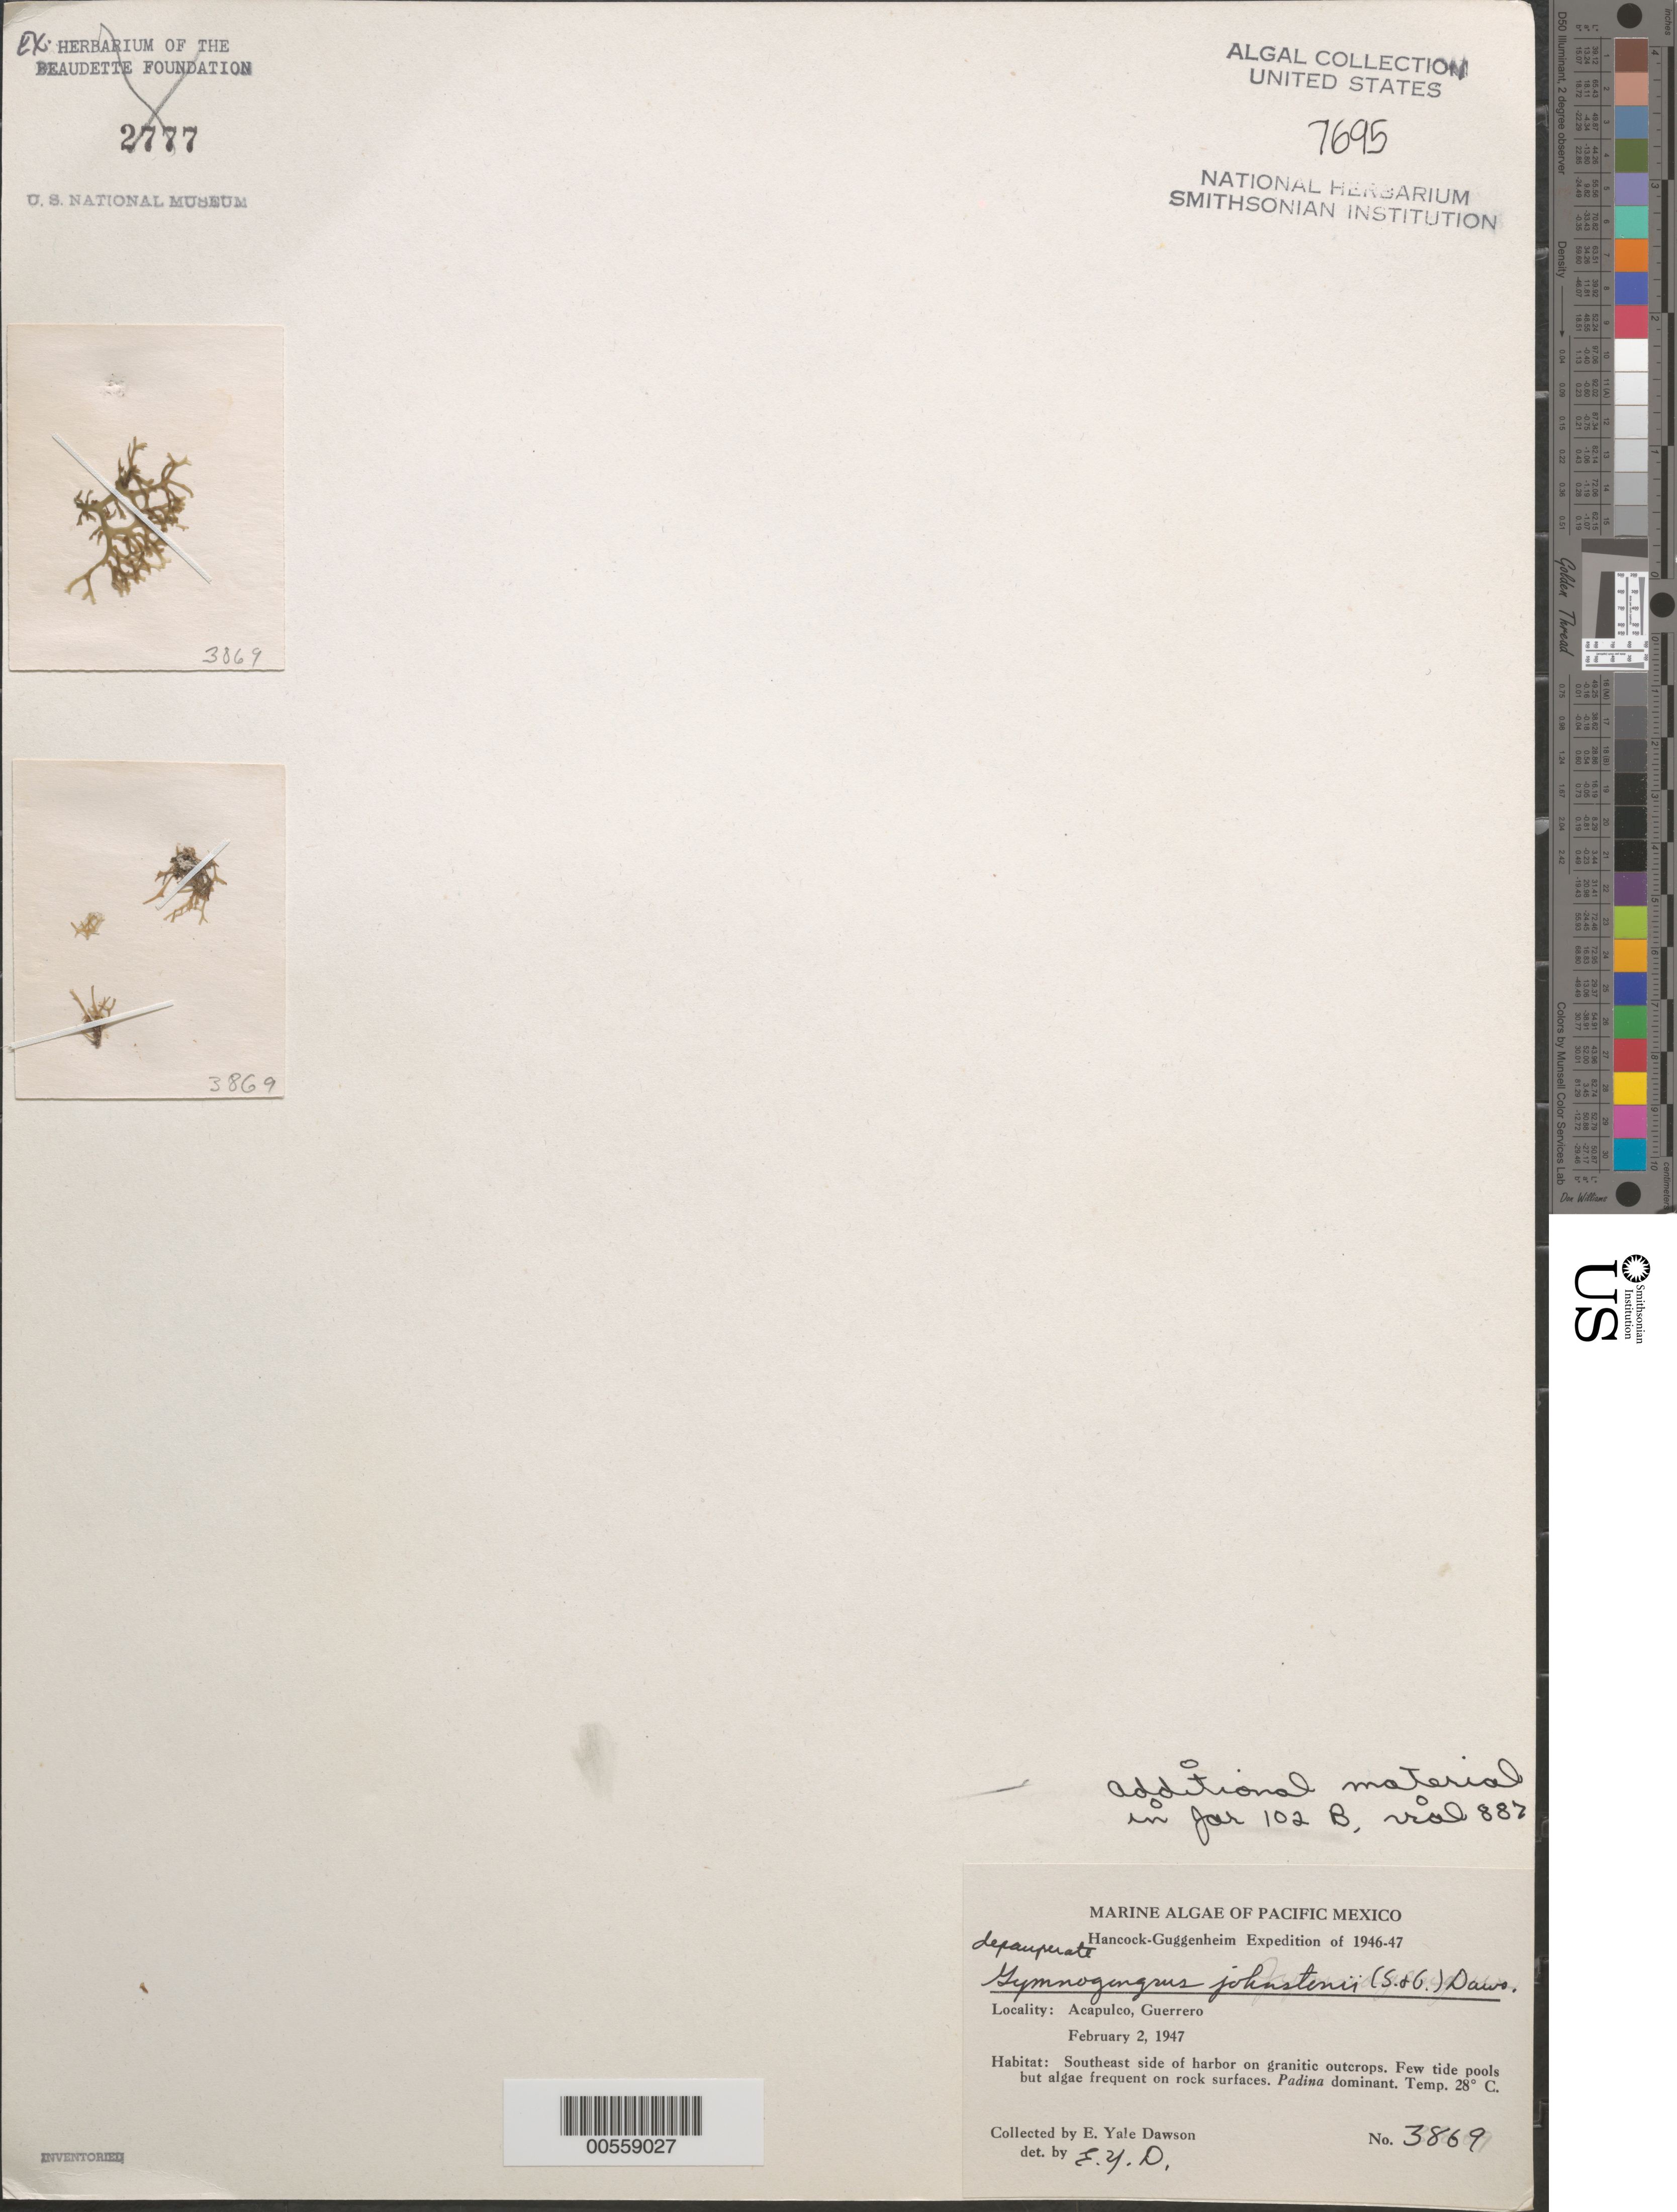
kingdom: Plantae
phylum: Rhodophyta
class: Florideophyceae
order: Gigartinales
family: Phyllophoraceae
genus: Gymnogongrus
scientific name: Gymnogongrus johnstonii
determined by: Dawson, E. Y.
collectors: E. Y. Dawson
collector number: EYD 3869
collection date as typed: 02 Feb 1947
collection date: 1947-02-02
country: Mexico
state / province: Guerrero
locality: Acapulco harbor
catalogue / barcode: US 7695